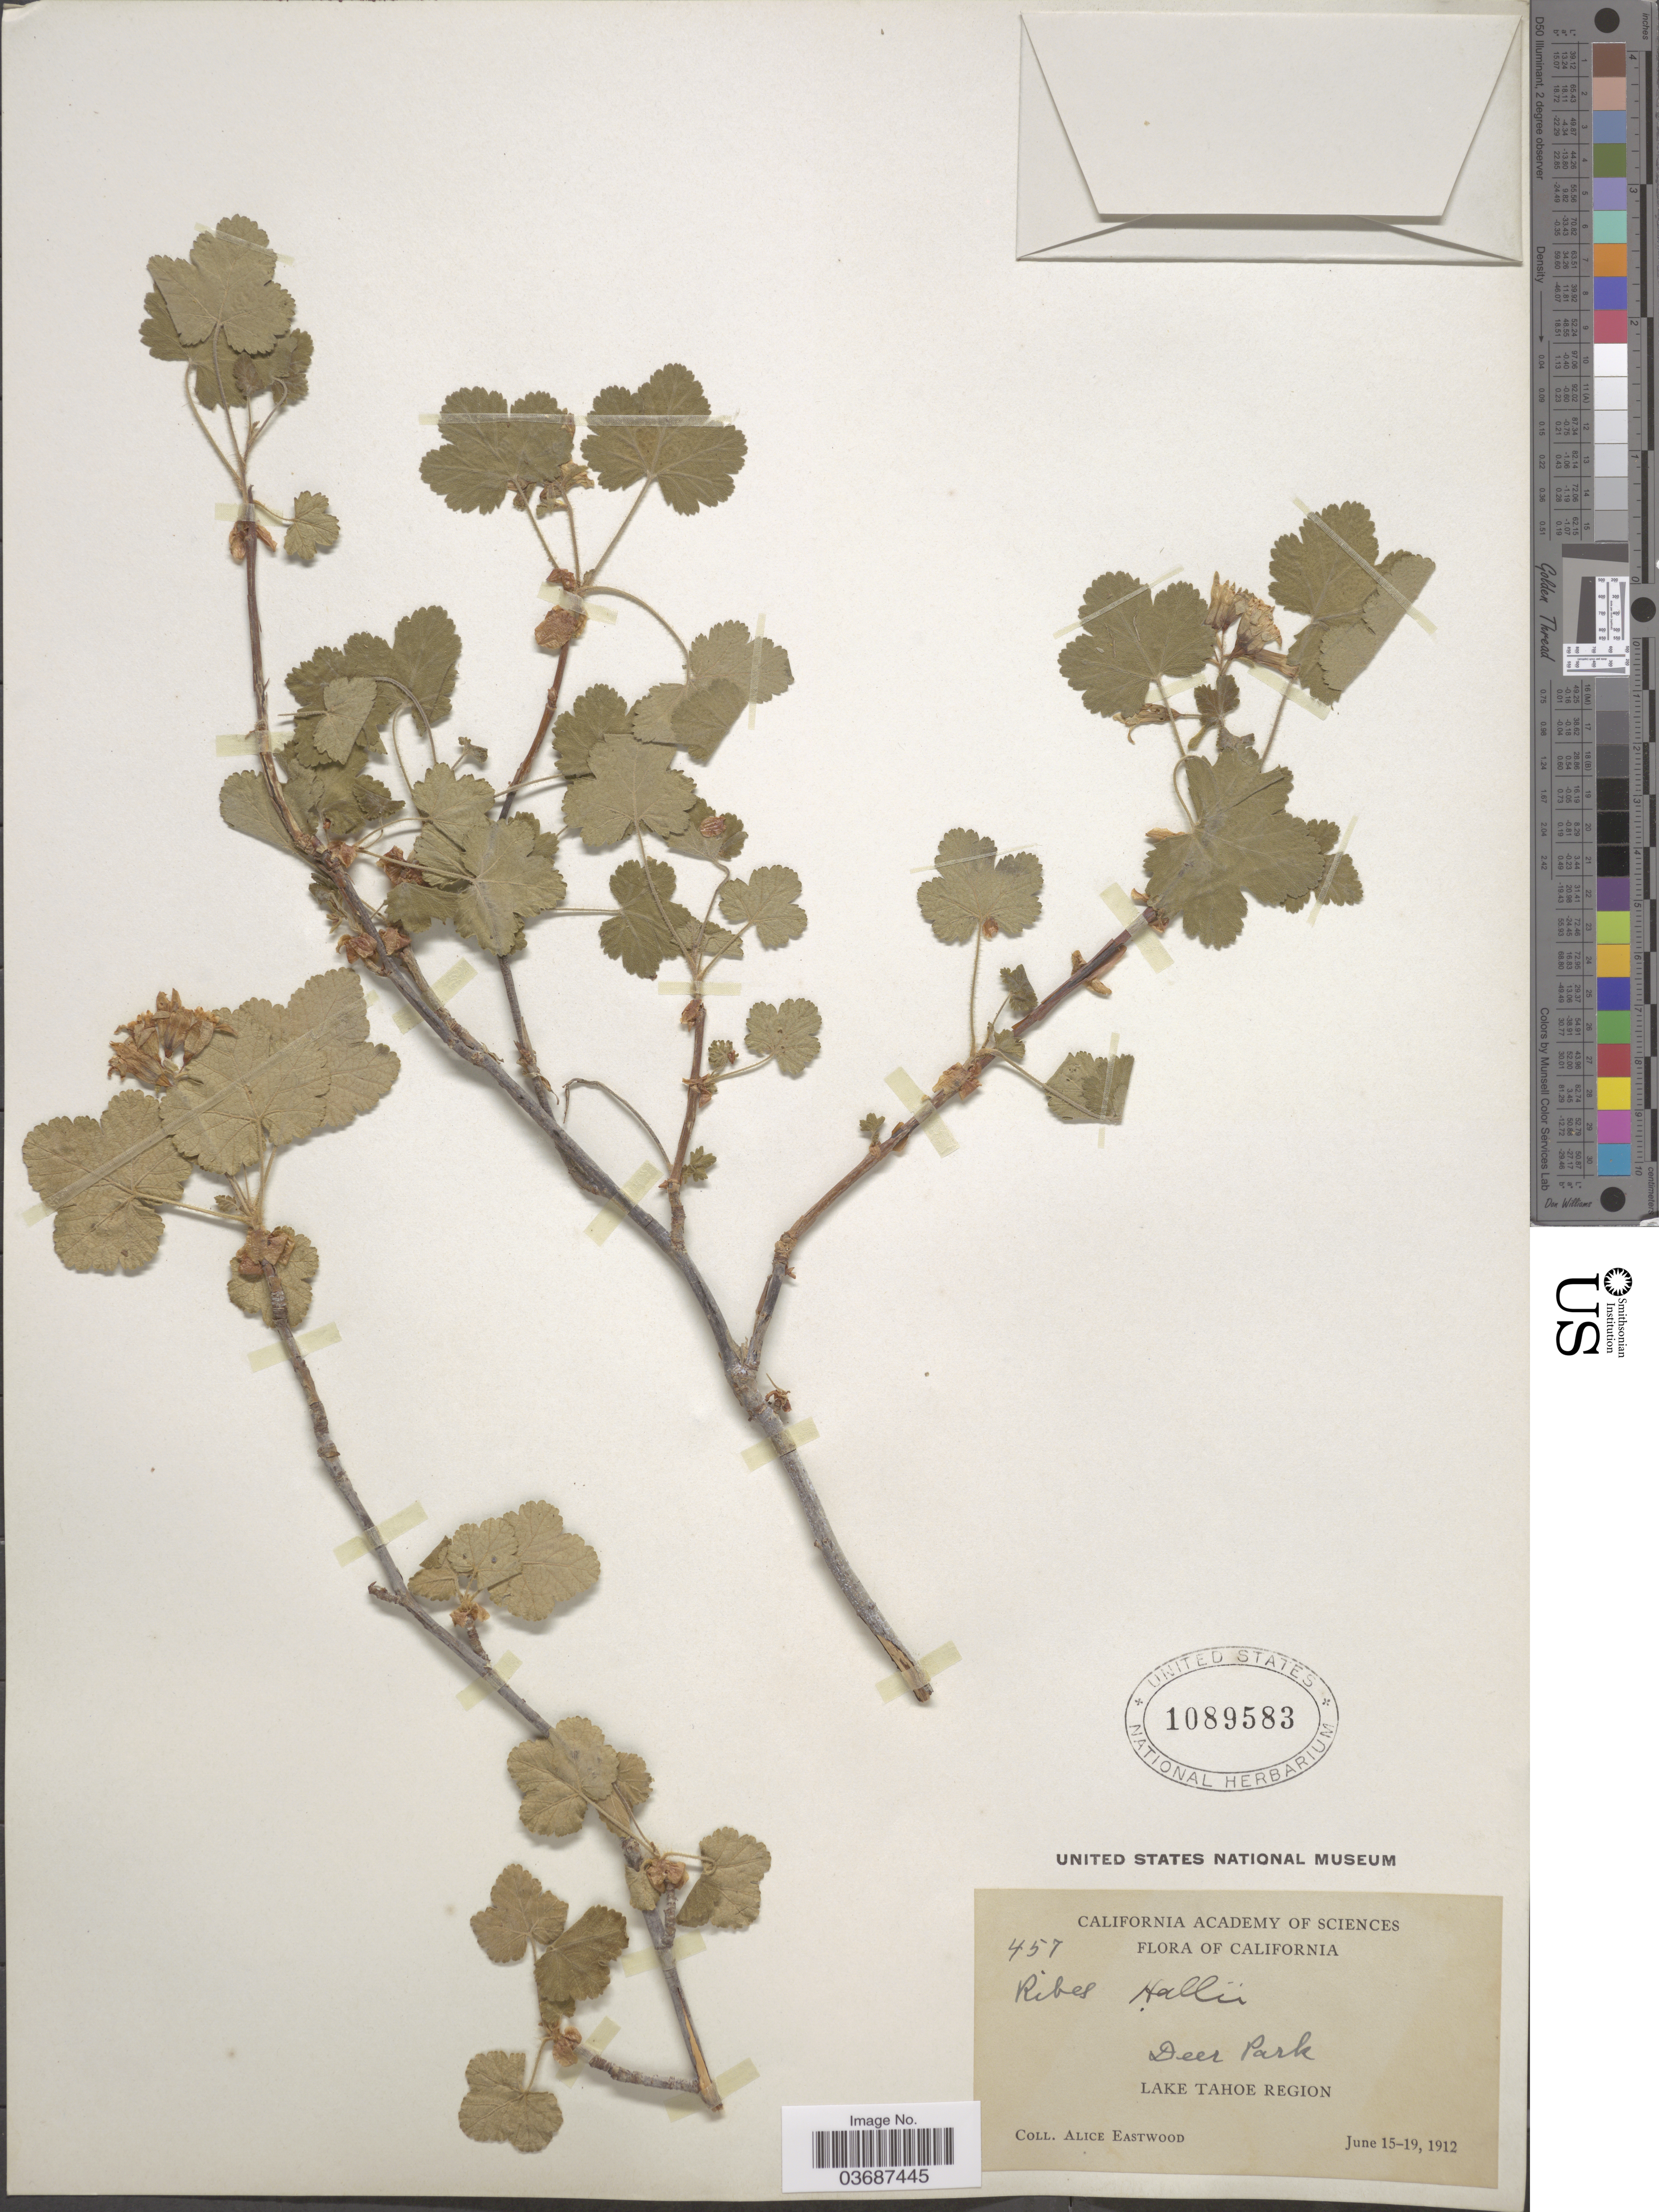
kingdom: Plantae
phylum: Tracheophyta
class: Magnoliopsida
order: Saxifragales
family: Grossulariaceae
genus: Ribes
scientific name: Ribes hallii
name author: Jancz.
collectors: A. Eastwood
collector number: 457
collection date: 1912-06-15/1912-06-19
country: United States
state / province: California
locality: Deer Park. Lake Tahoe Region.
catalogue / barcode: US 1089583